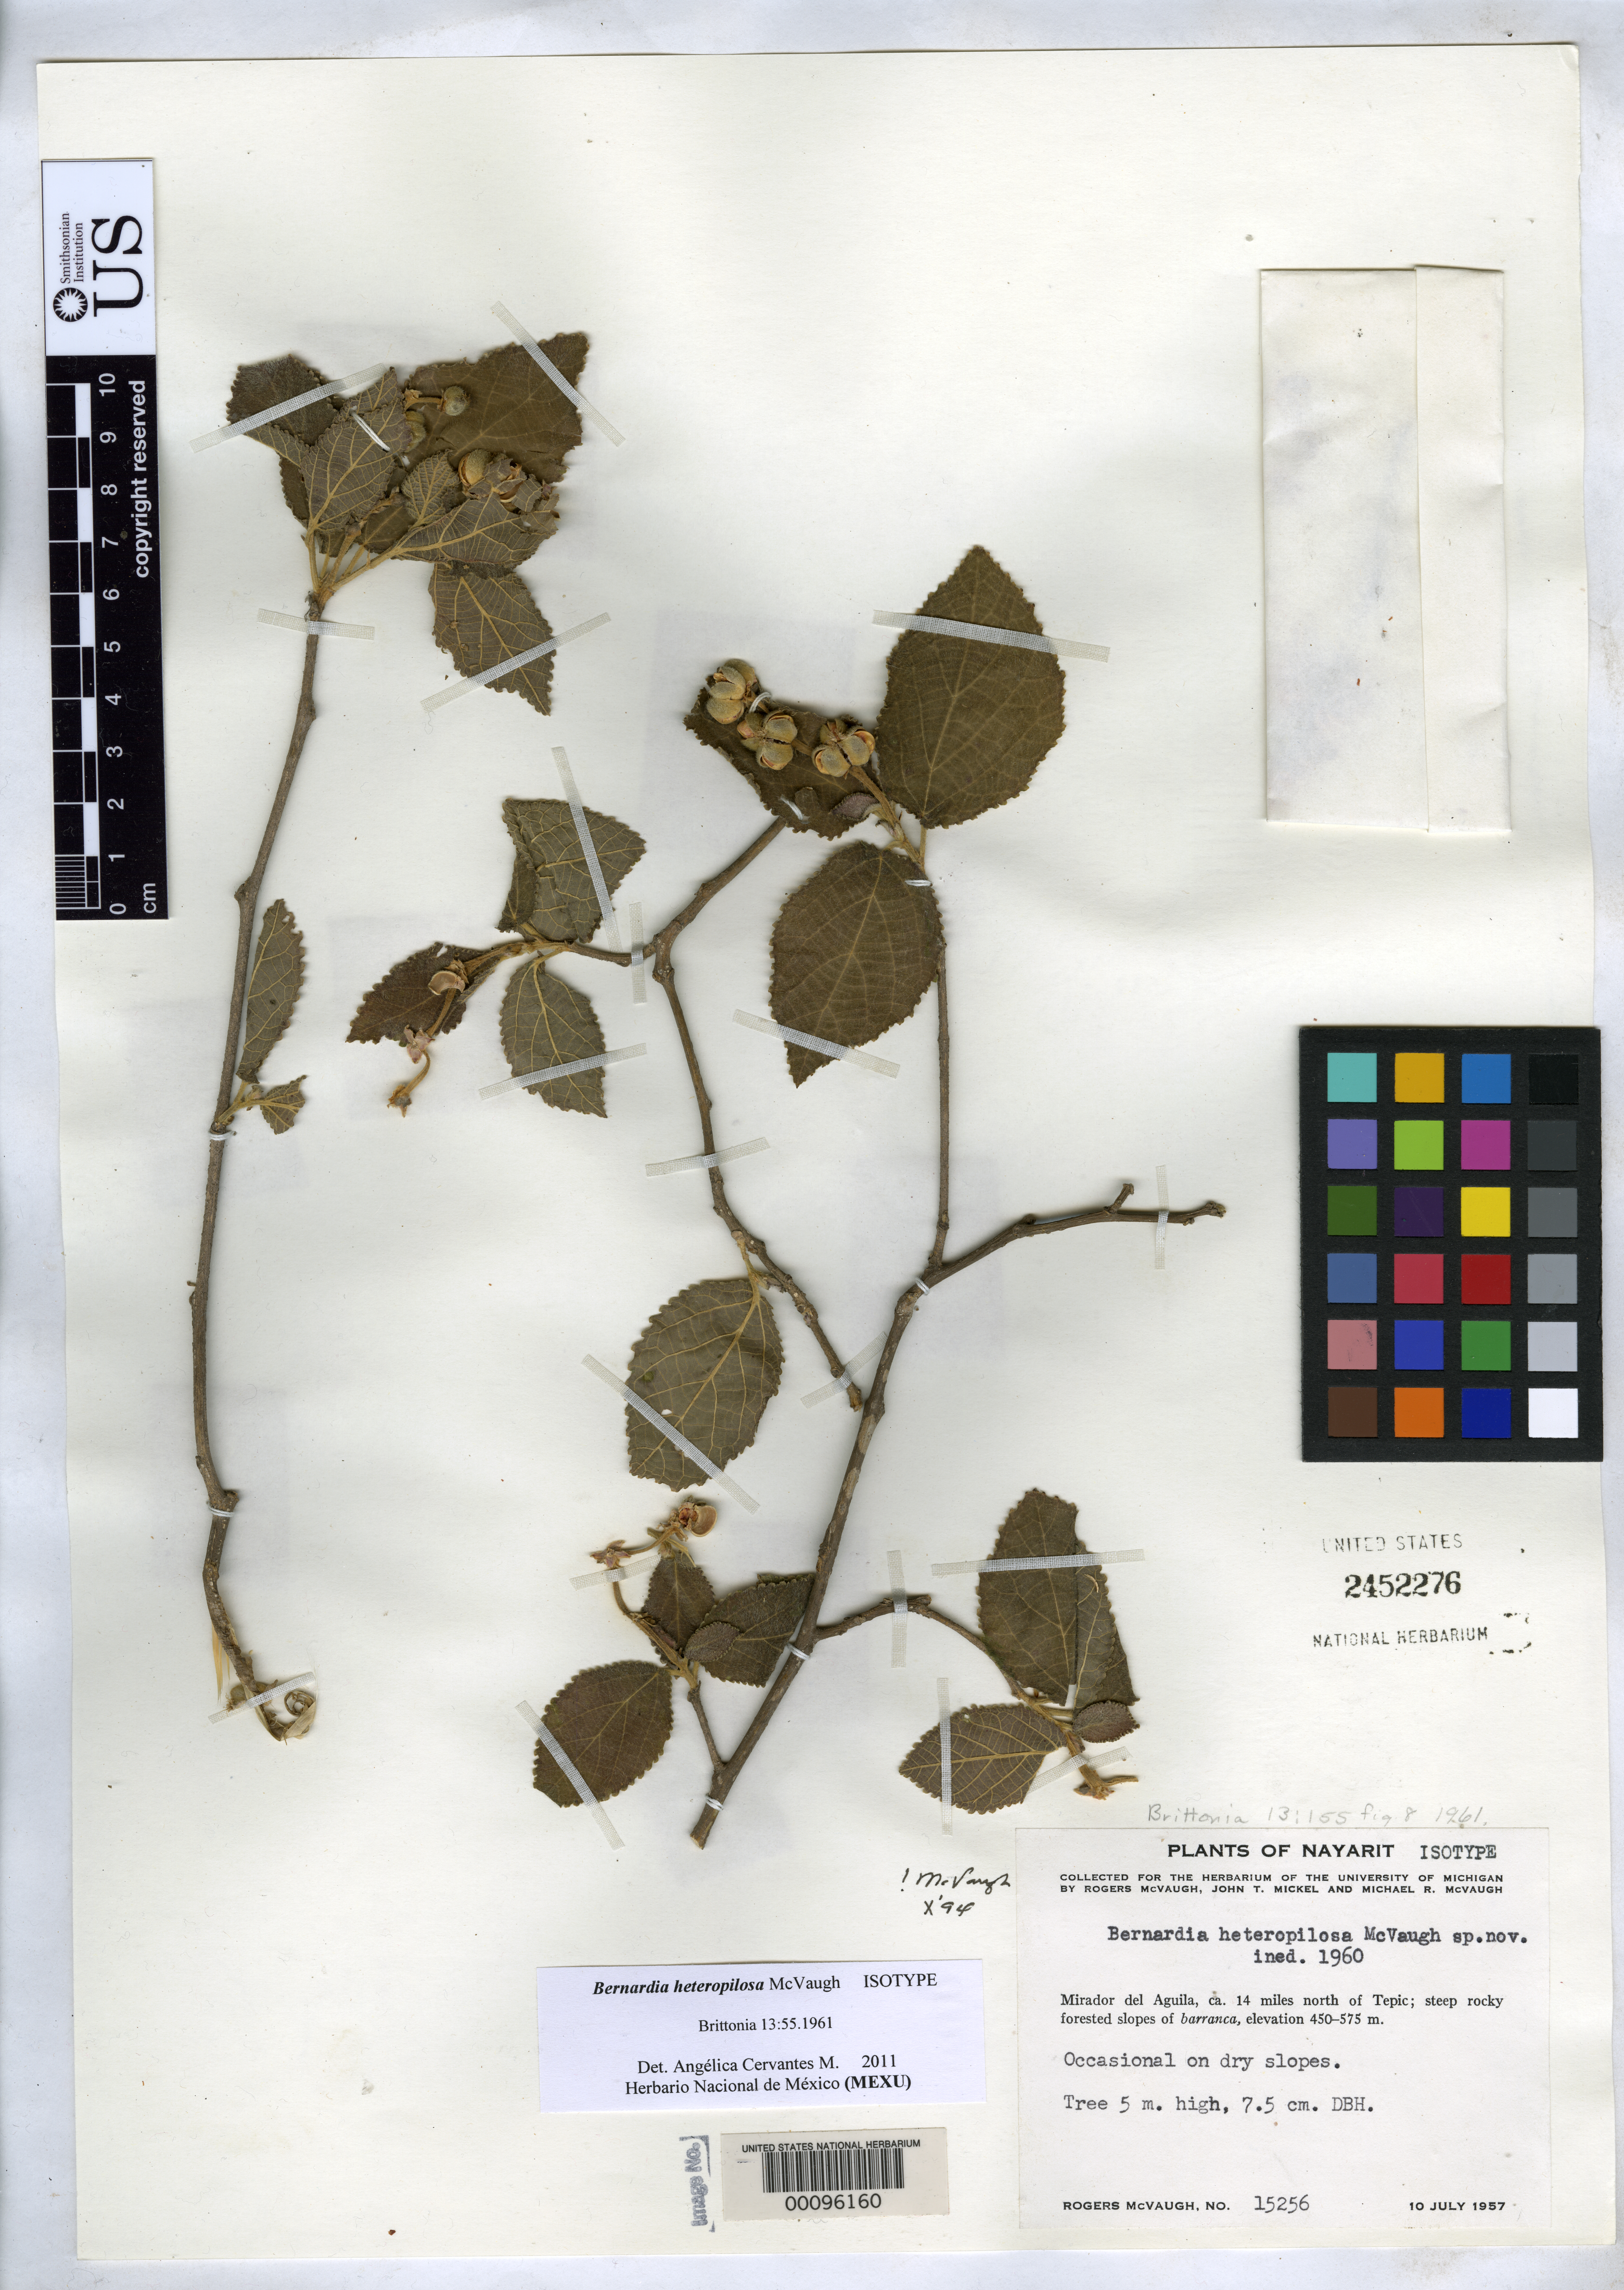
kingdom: Plantae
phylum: Tracheophyta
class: Magnoliopsida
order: Malpighiales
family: Euphorbiaceae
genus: Bernardia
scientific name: Bernardia heteropilosa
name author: McVaugh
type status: Isotype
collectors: R. McVaugh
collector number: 15256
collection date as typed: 10 Jul 1957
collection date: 1957-07-10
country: Mexico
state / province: Nayarit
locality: Ca. 14 mi N of Tepic, Mirador del Aguilar.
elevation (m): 450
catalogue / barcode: US 2452276